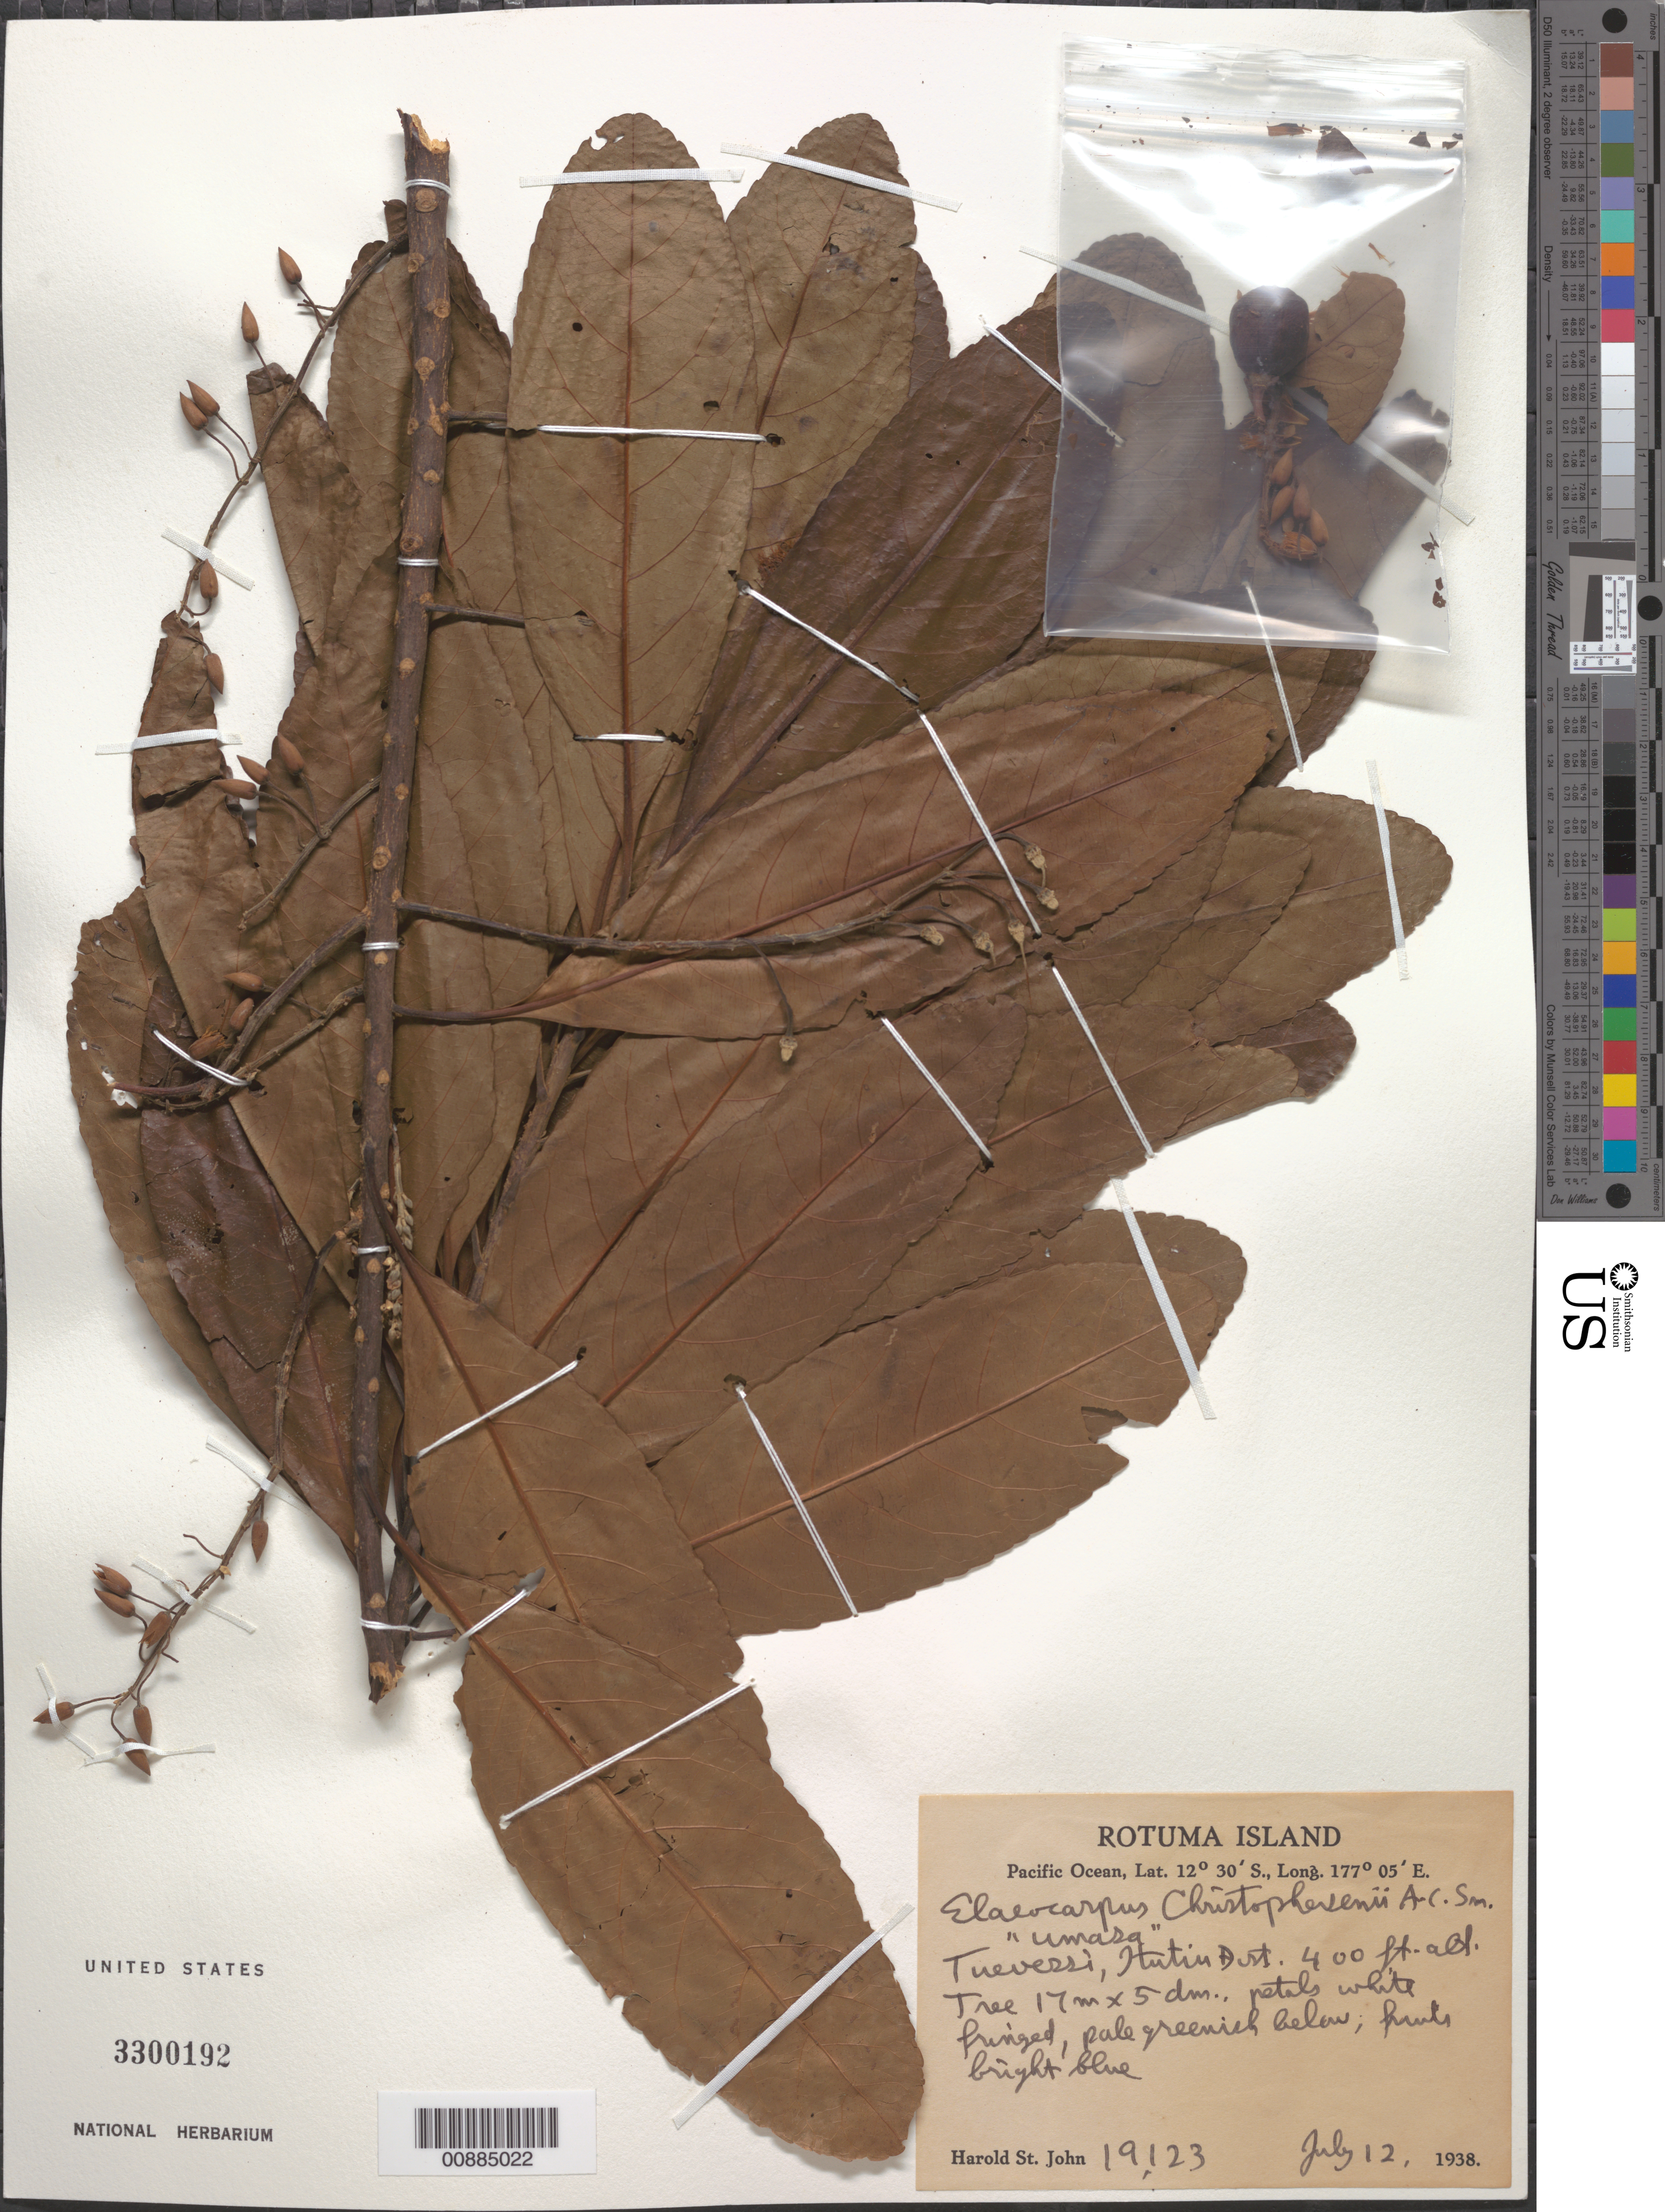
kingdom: Plantae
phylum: Tracheophyta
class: Magnoliopsida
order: Oxalidales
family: Elaeocarpaceae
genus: Elaeocarpus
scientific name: Elaeocarpus christophersenii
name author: A.C. Sm.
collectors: H. St. John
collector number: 19123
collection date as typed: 12 Jul 1938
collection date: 1938-07-12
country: Fiji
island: Rotuma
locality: Hutin Dist. Tuevessi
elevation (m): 122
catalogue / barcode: US 3300192